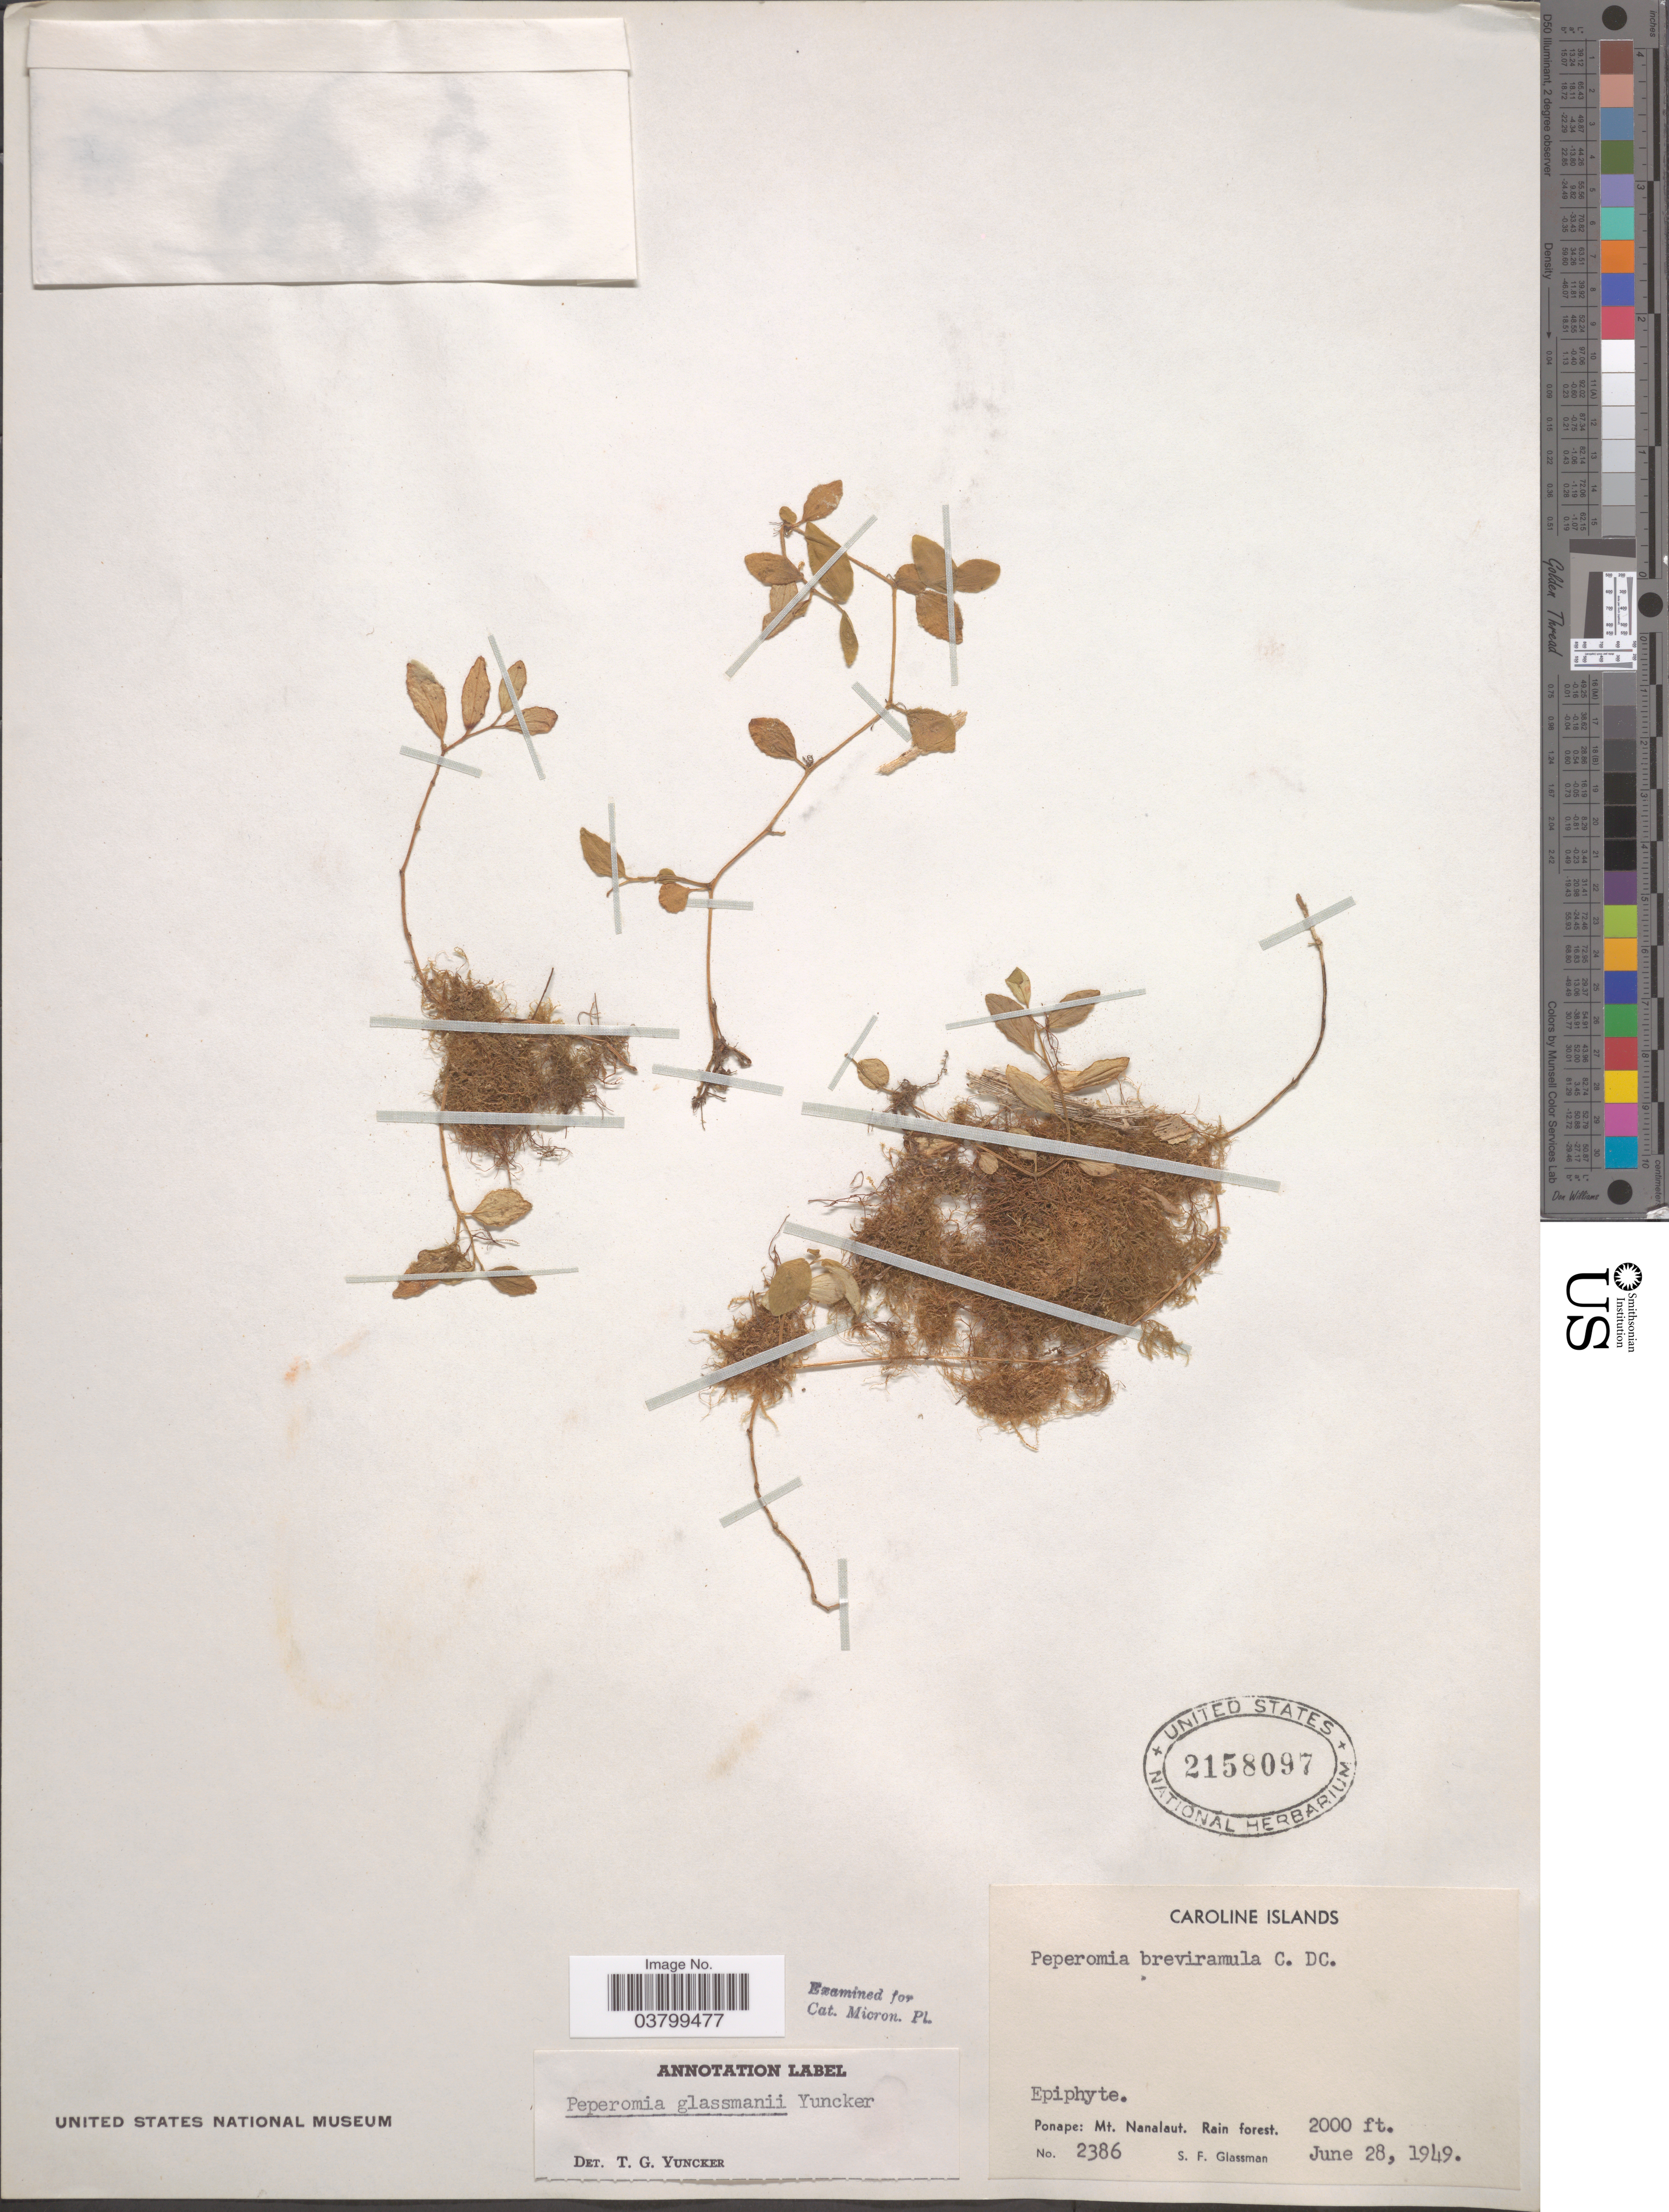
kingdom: Plantae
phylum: Tracheophyta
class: Magnoliopsida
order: Piperales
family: Piperaceae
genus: Peperomia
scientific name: Peperomia glassmanii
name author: Yunck.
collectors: S. F. Glassman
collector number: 2386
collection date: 1949-06-28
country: Micronesia, Federated States of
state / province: Pohnpei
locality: Caroline Islands. Ponape: Mt. Nanalaut.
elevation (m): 610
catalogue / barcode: US 2158097